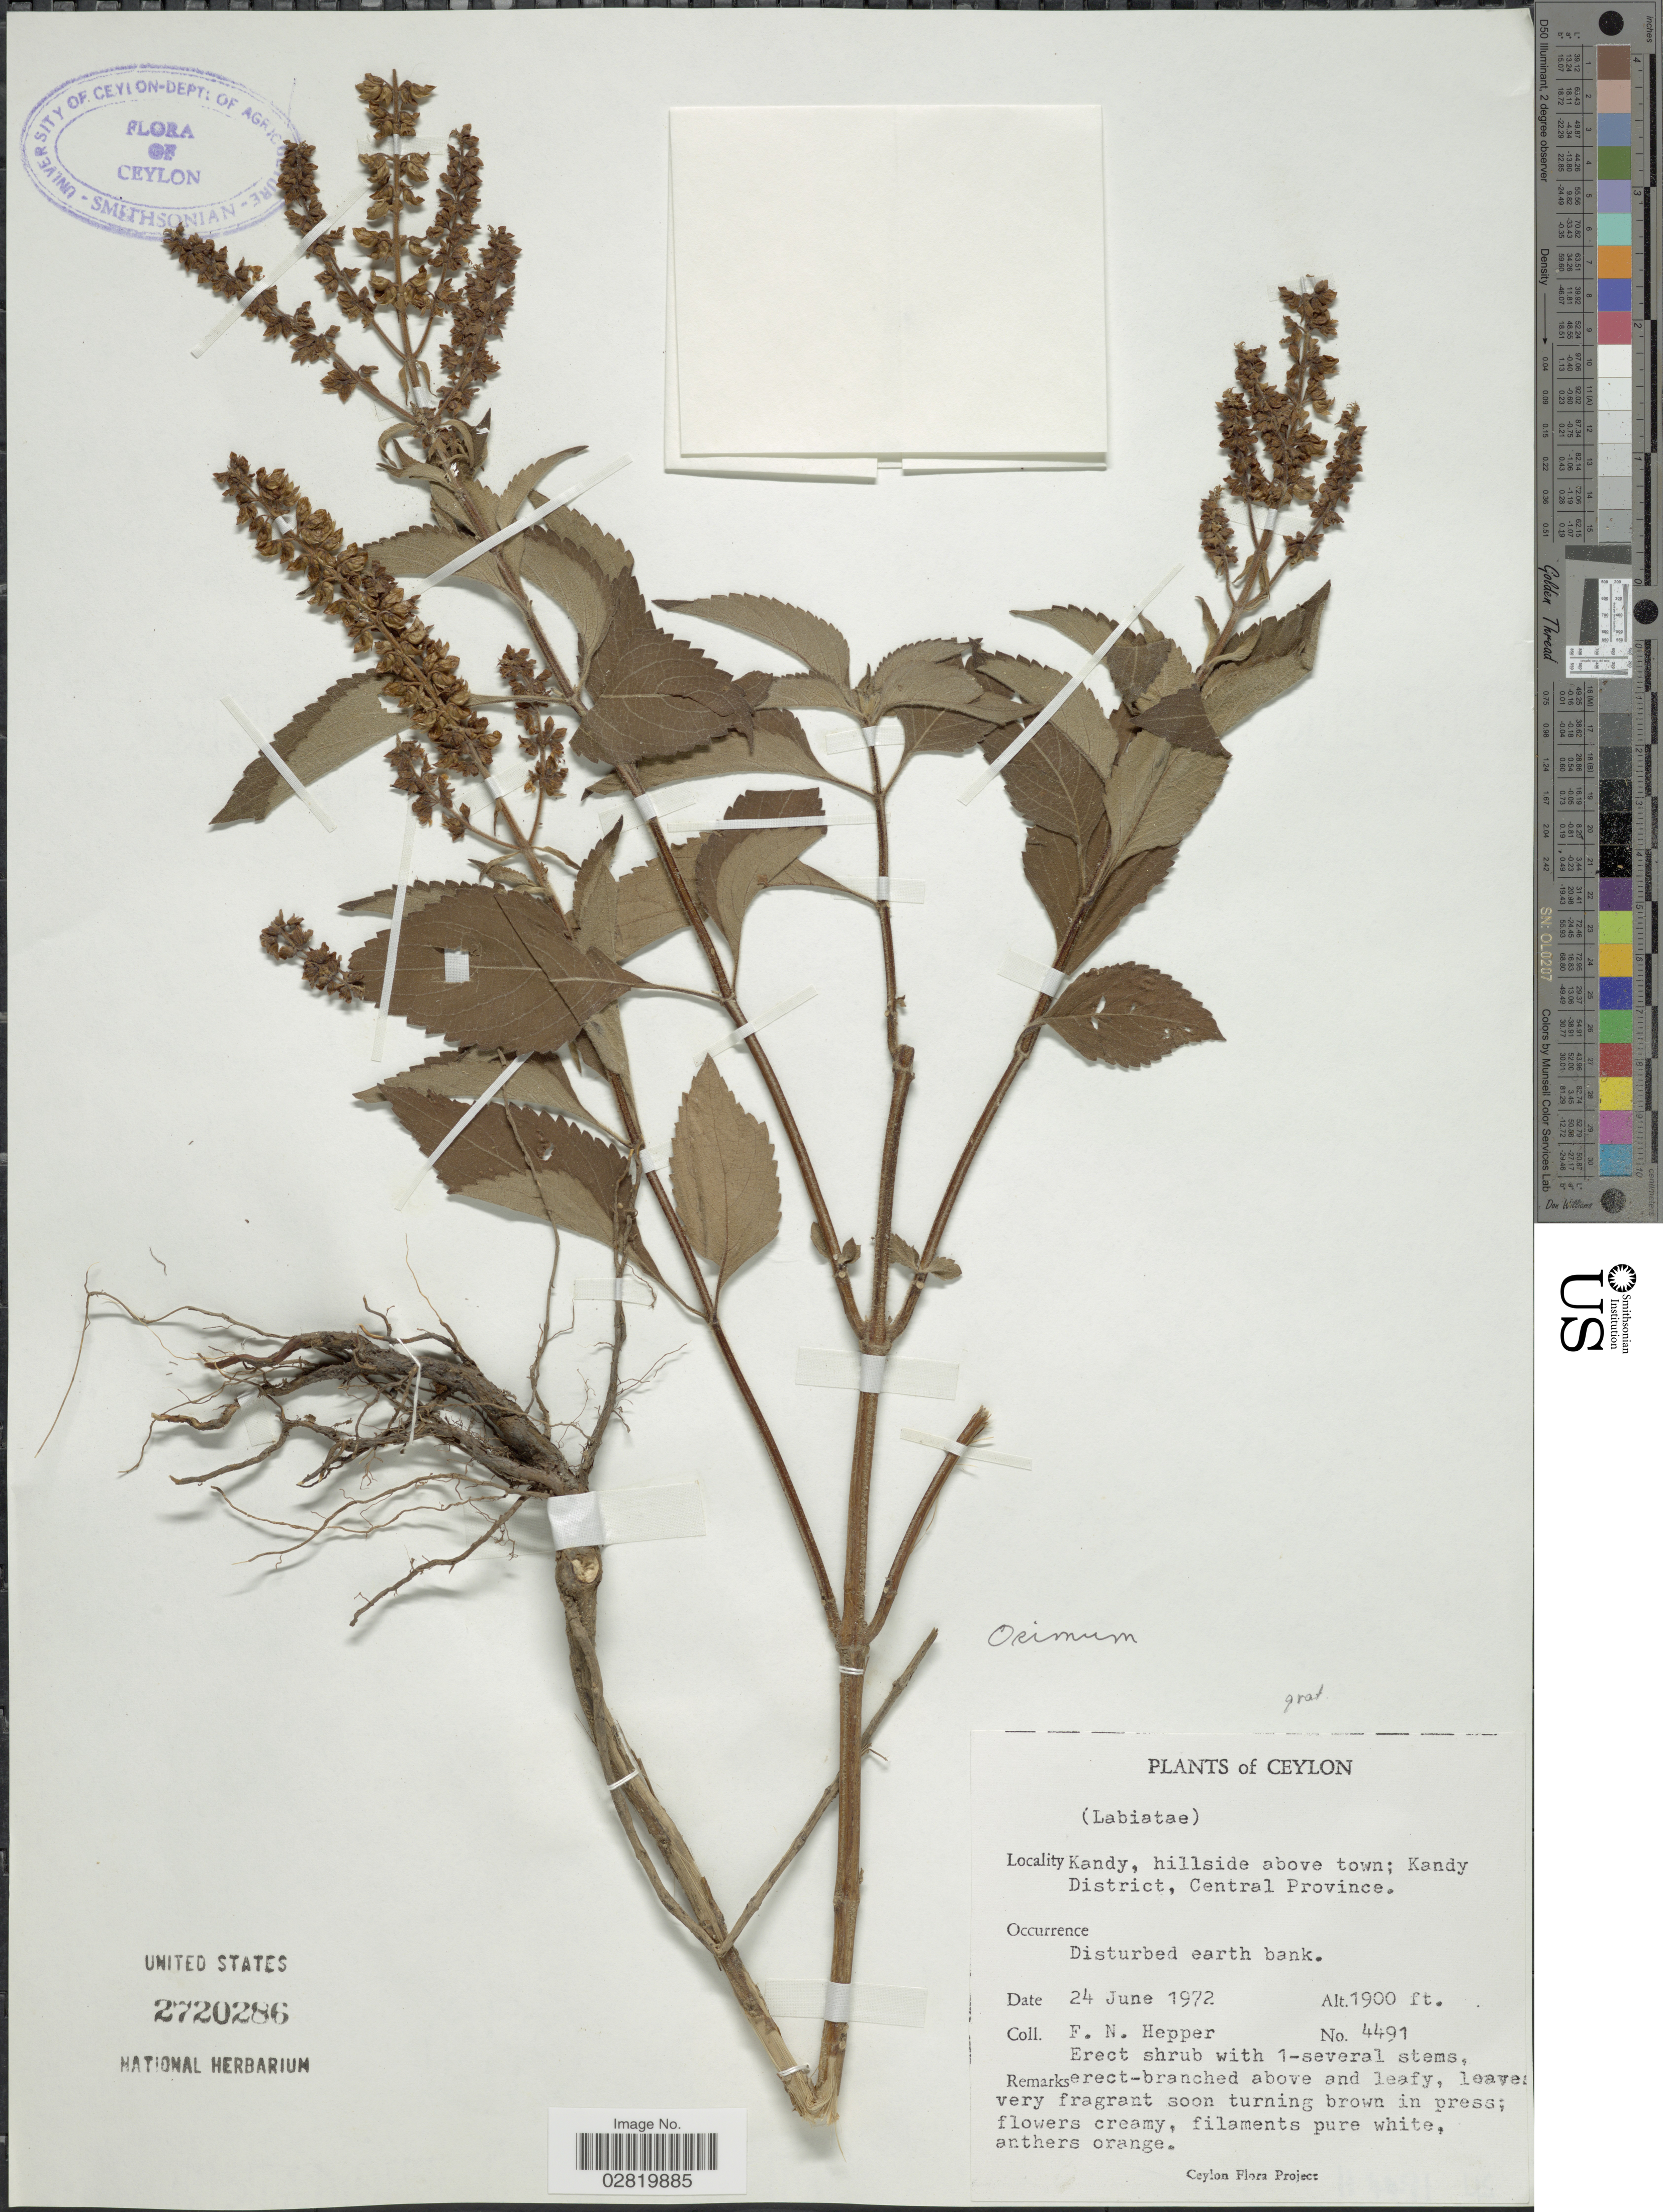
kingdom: Plantae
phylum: Tracheophyta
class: Magnoliopsida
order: Lamiales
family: Lamiaceae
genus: Ocimum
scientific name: Ocimum gratissimum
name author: L.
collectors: F. Hepper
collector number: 4491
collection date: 1972-06-24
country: Sri Lanka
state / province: Central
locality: Ceylon, Kandy, hillside above town; Kandy District, Central Province.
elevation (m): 579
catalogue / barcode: US 2720286